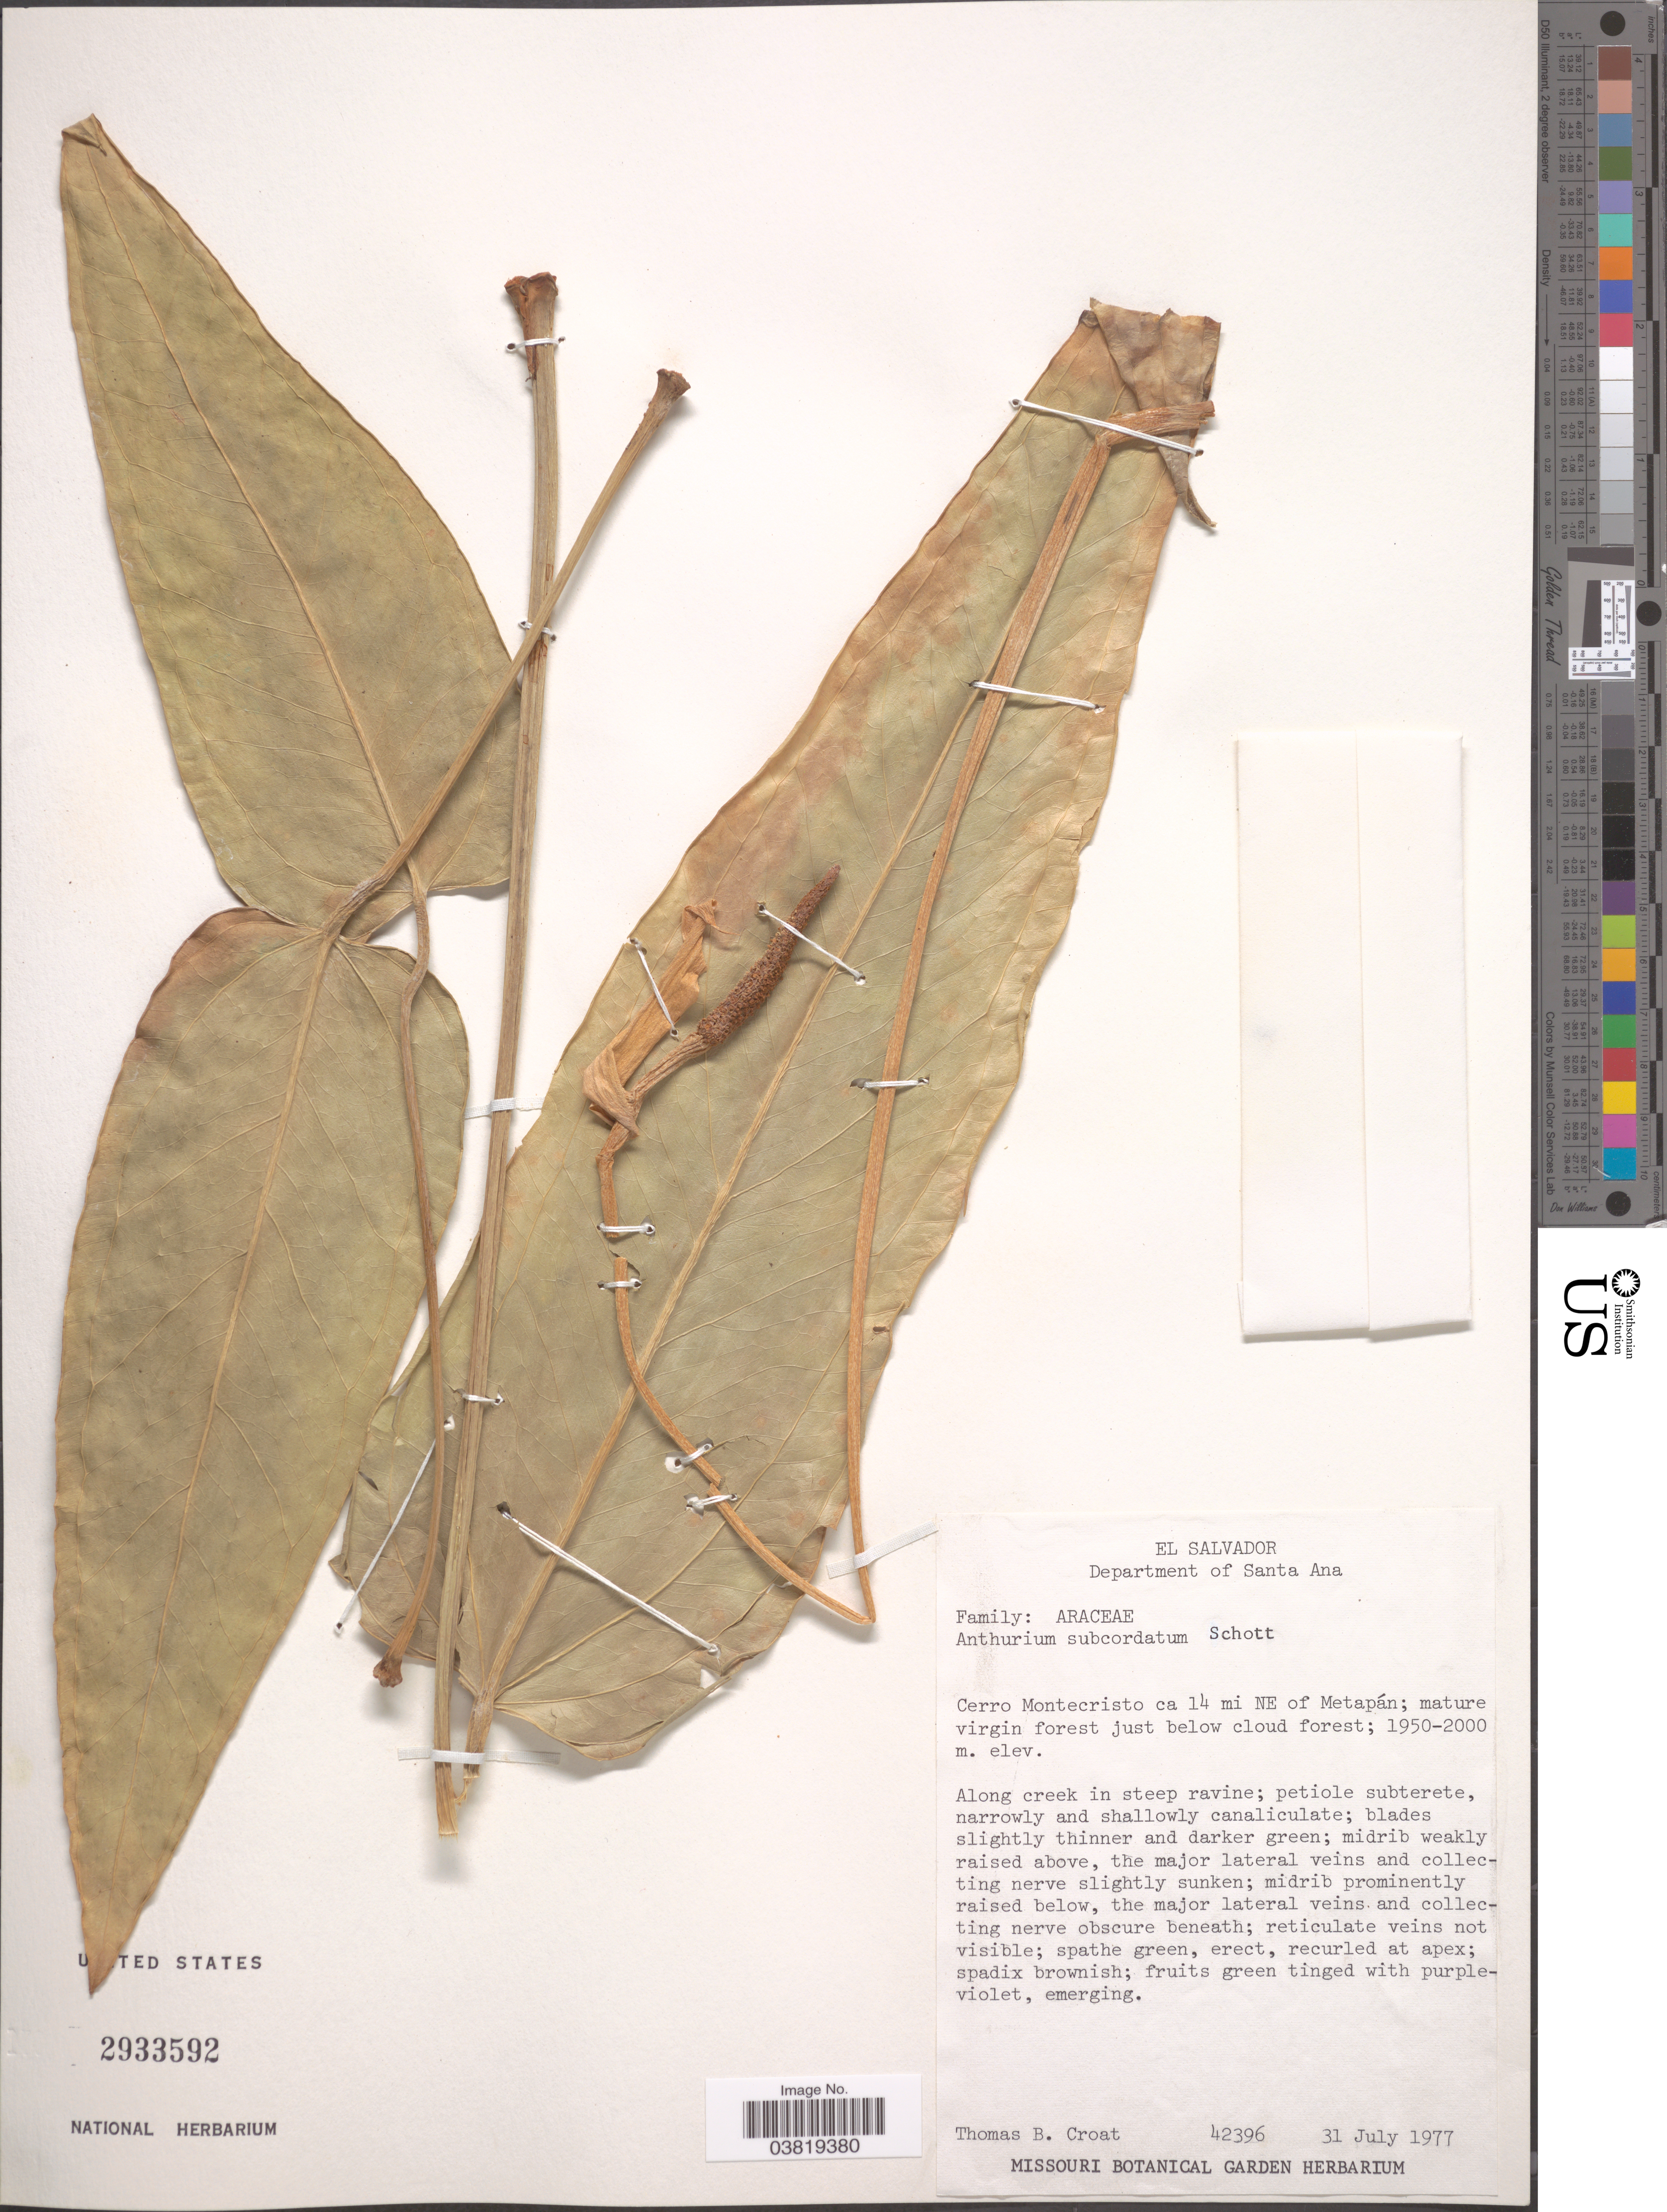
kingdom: Plantae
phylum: Tracheophyta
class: Liliopsida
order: Alismatales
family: Araceae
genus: Anthurium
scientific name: Anthurium subcordatum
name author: Schott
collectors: T. B. Croat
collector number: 42396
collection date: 1977-07-31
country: El Salvador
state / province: Santa Ana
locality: Department of Santa Ana. Cerro Montecristo ca 14 mi NE of Metapán.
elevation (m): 1950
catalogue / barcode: US 2933592